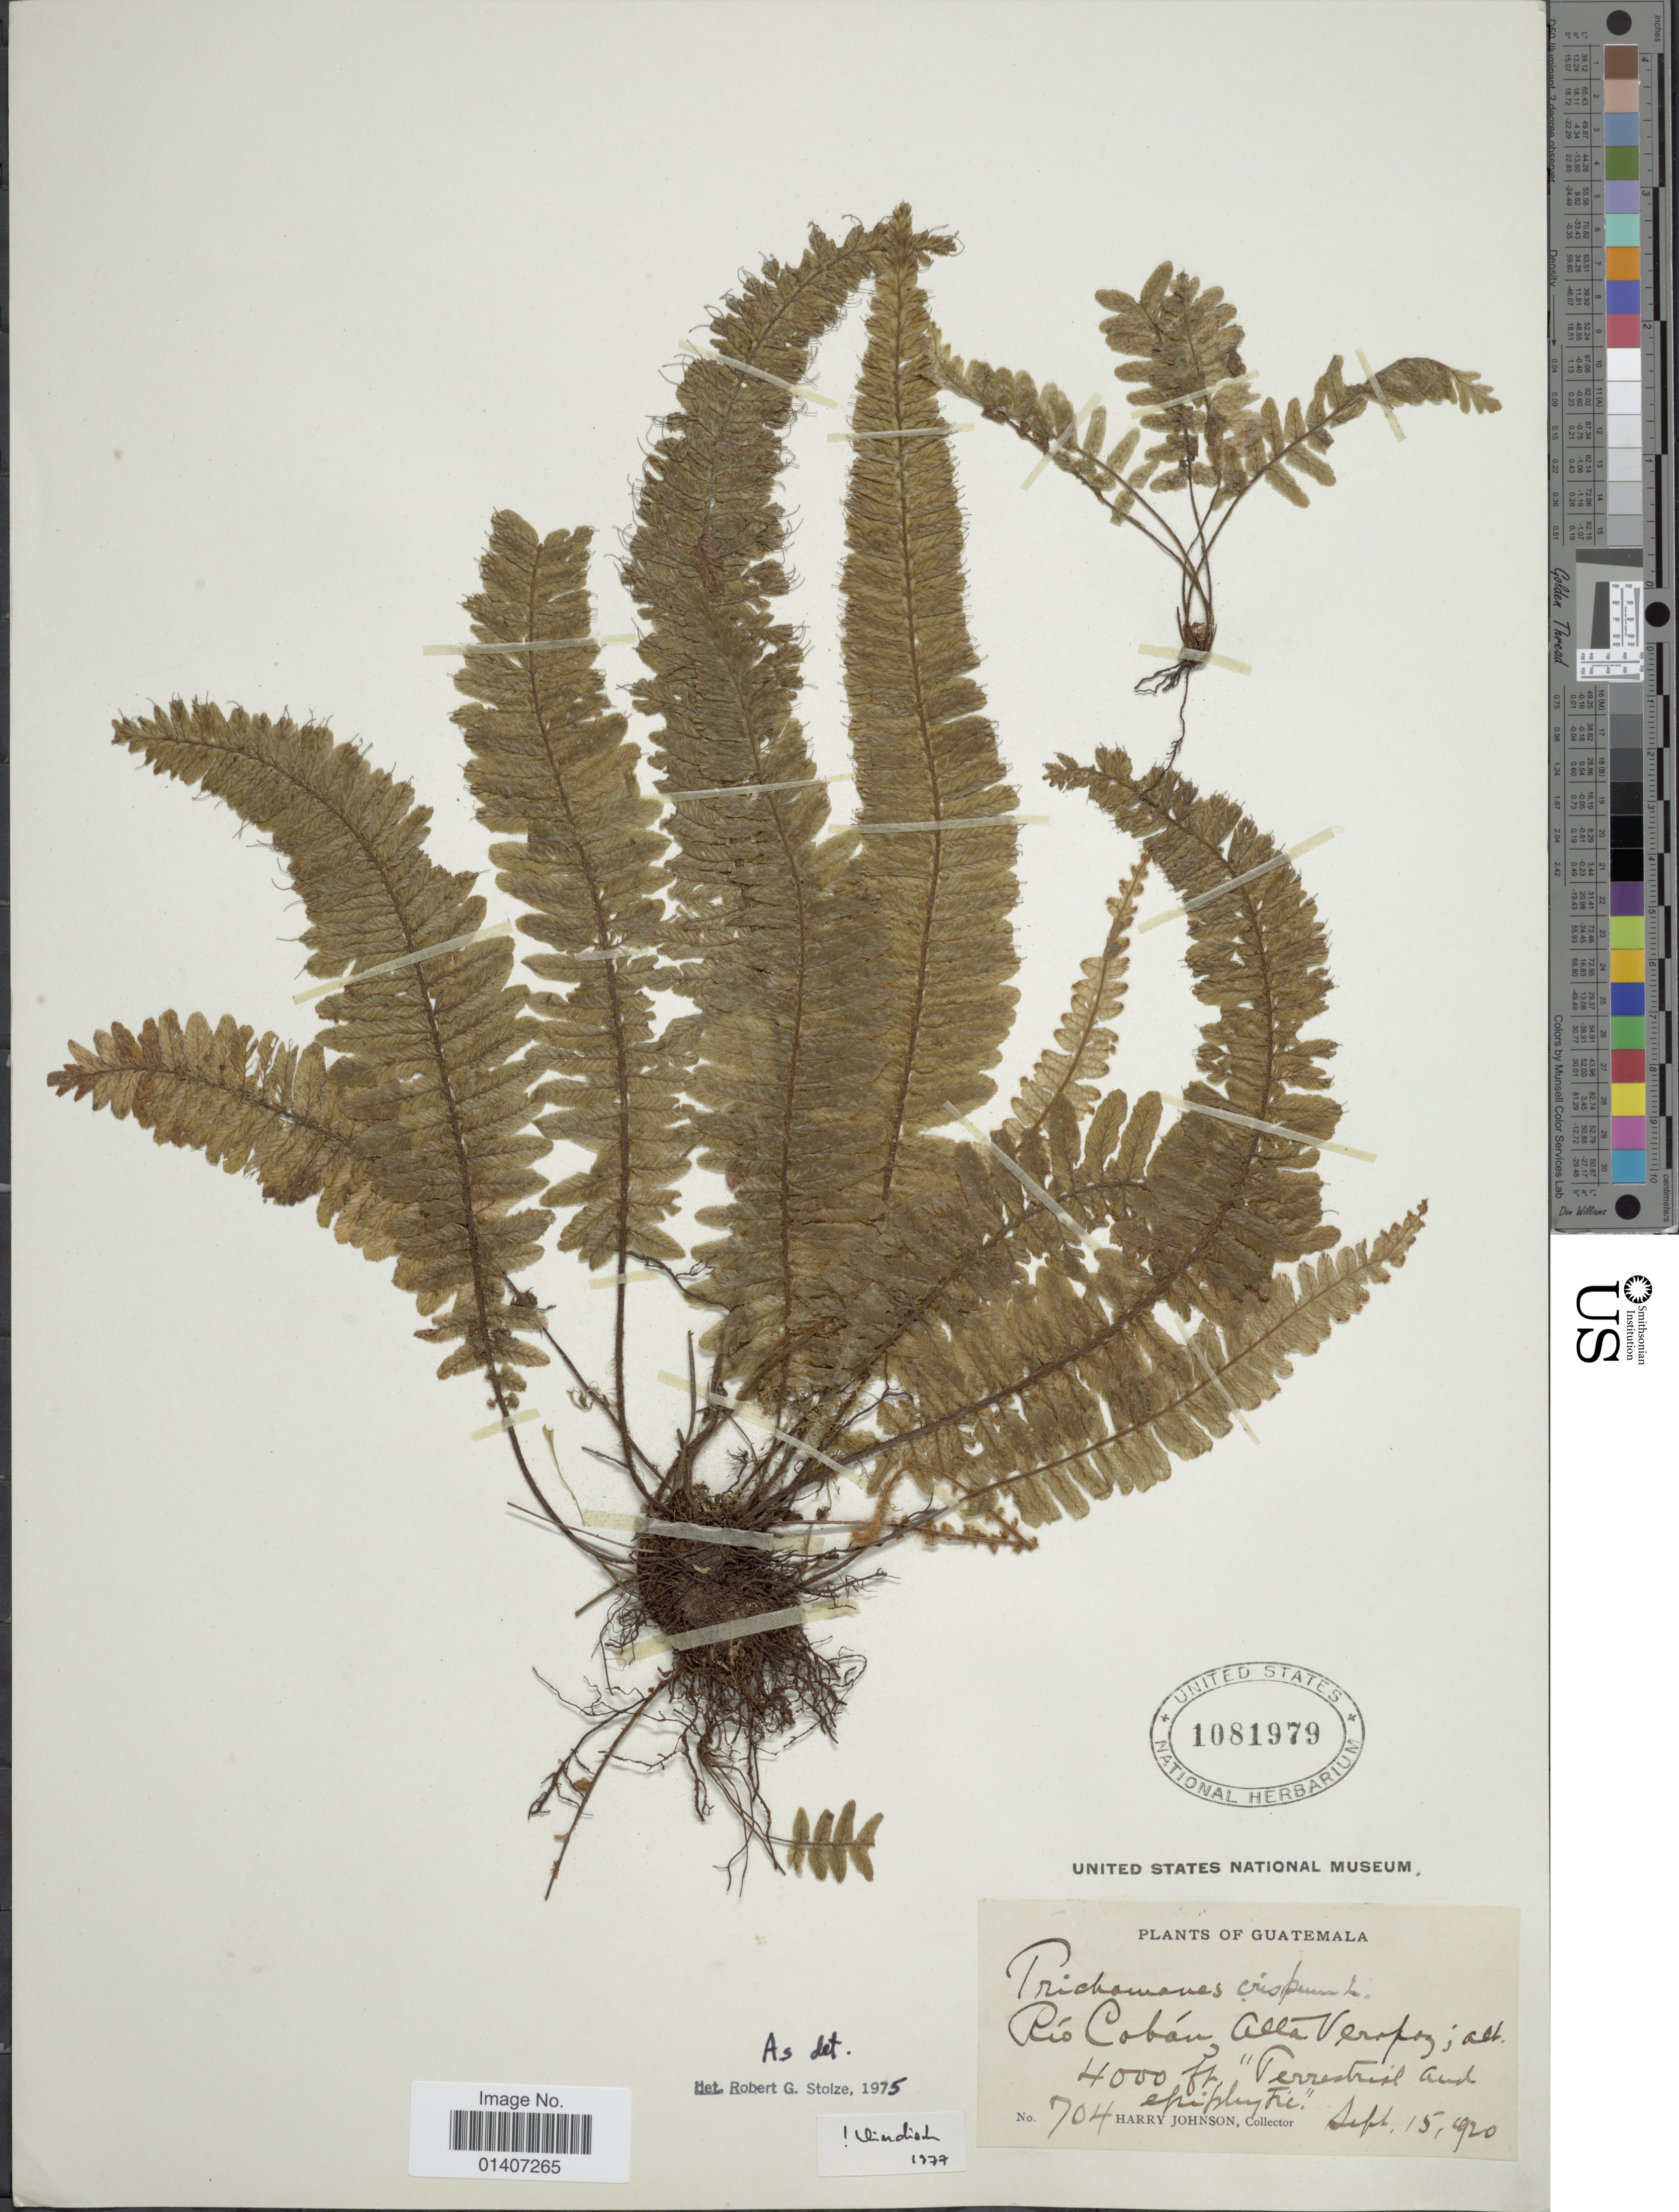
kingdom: Plantae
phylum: Tracheophyta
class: Polypodiopsida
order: Hymenophyllales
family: Hymenophyllaceae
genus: Trichomanes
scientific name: Trichomanes crispum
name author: L.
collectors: H. Johnson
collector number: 704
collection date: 1920-09-15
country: Guatemala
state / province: Alta Verapaz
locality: Rio Cobán Alta VErapaz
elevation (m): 1219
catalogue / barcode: US 1081979